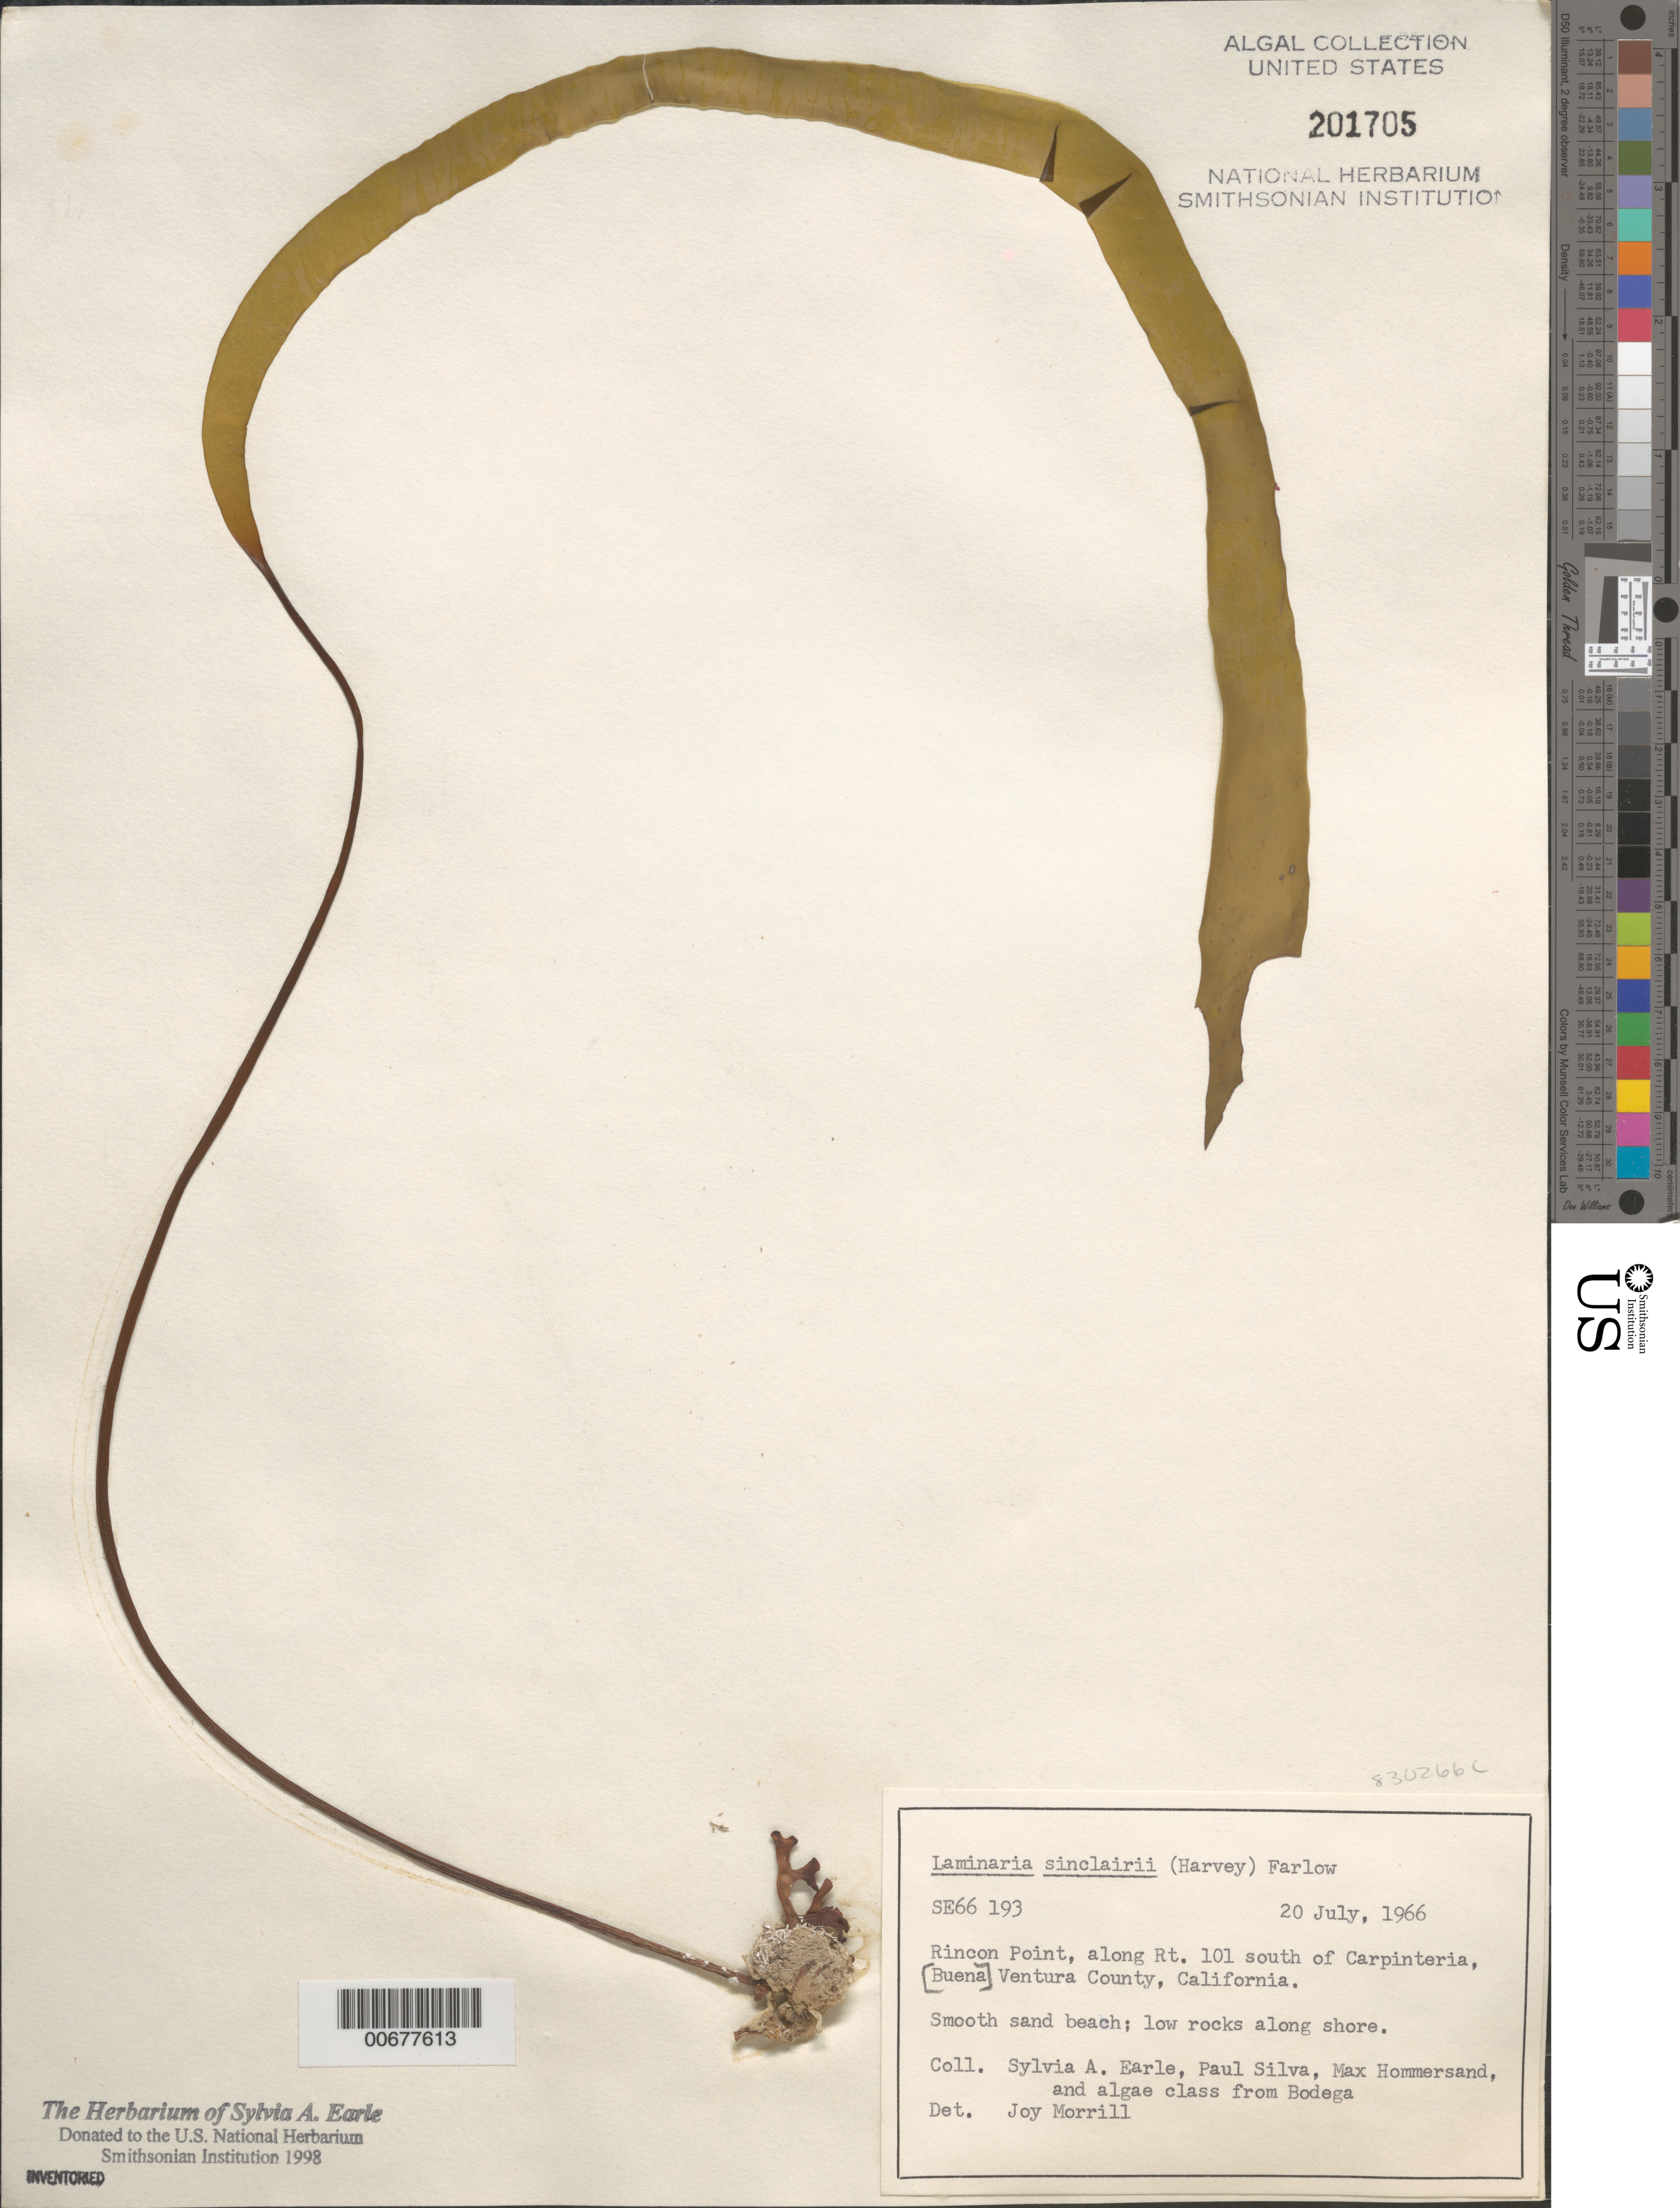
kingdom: Chromista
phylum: Ochrophyta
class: Phaeophyceae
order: Laminariales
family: Laminariaceae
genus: Laminaria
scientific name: Laminaria sinclairii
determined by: Morrill, J.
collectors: S. A. Earle, P. C. Silva, M. H. Hommersand & Bodega Algae Class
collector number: SE 66193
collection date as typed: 20 Jul 1966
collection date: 1966-07-20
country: United States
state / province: California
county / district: Ventura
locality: Rincon Point, Route 101 south of Carpinteria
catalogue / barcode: US 201705